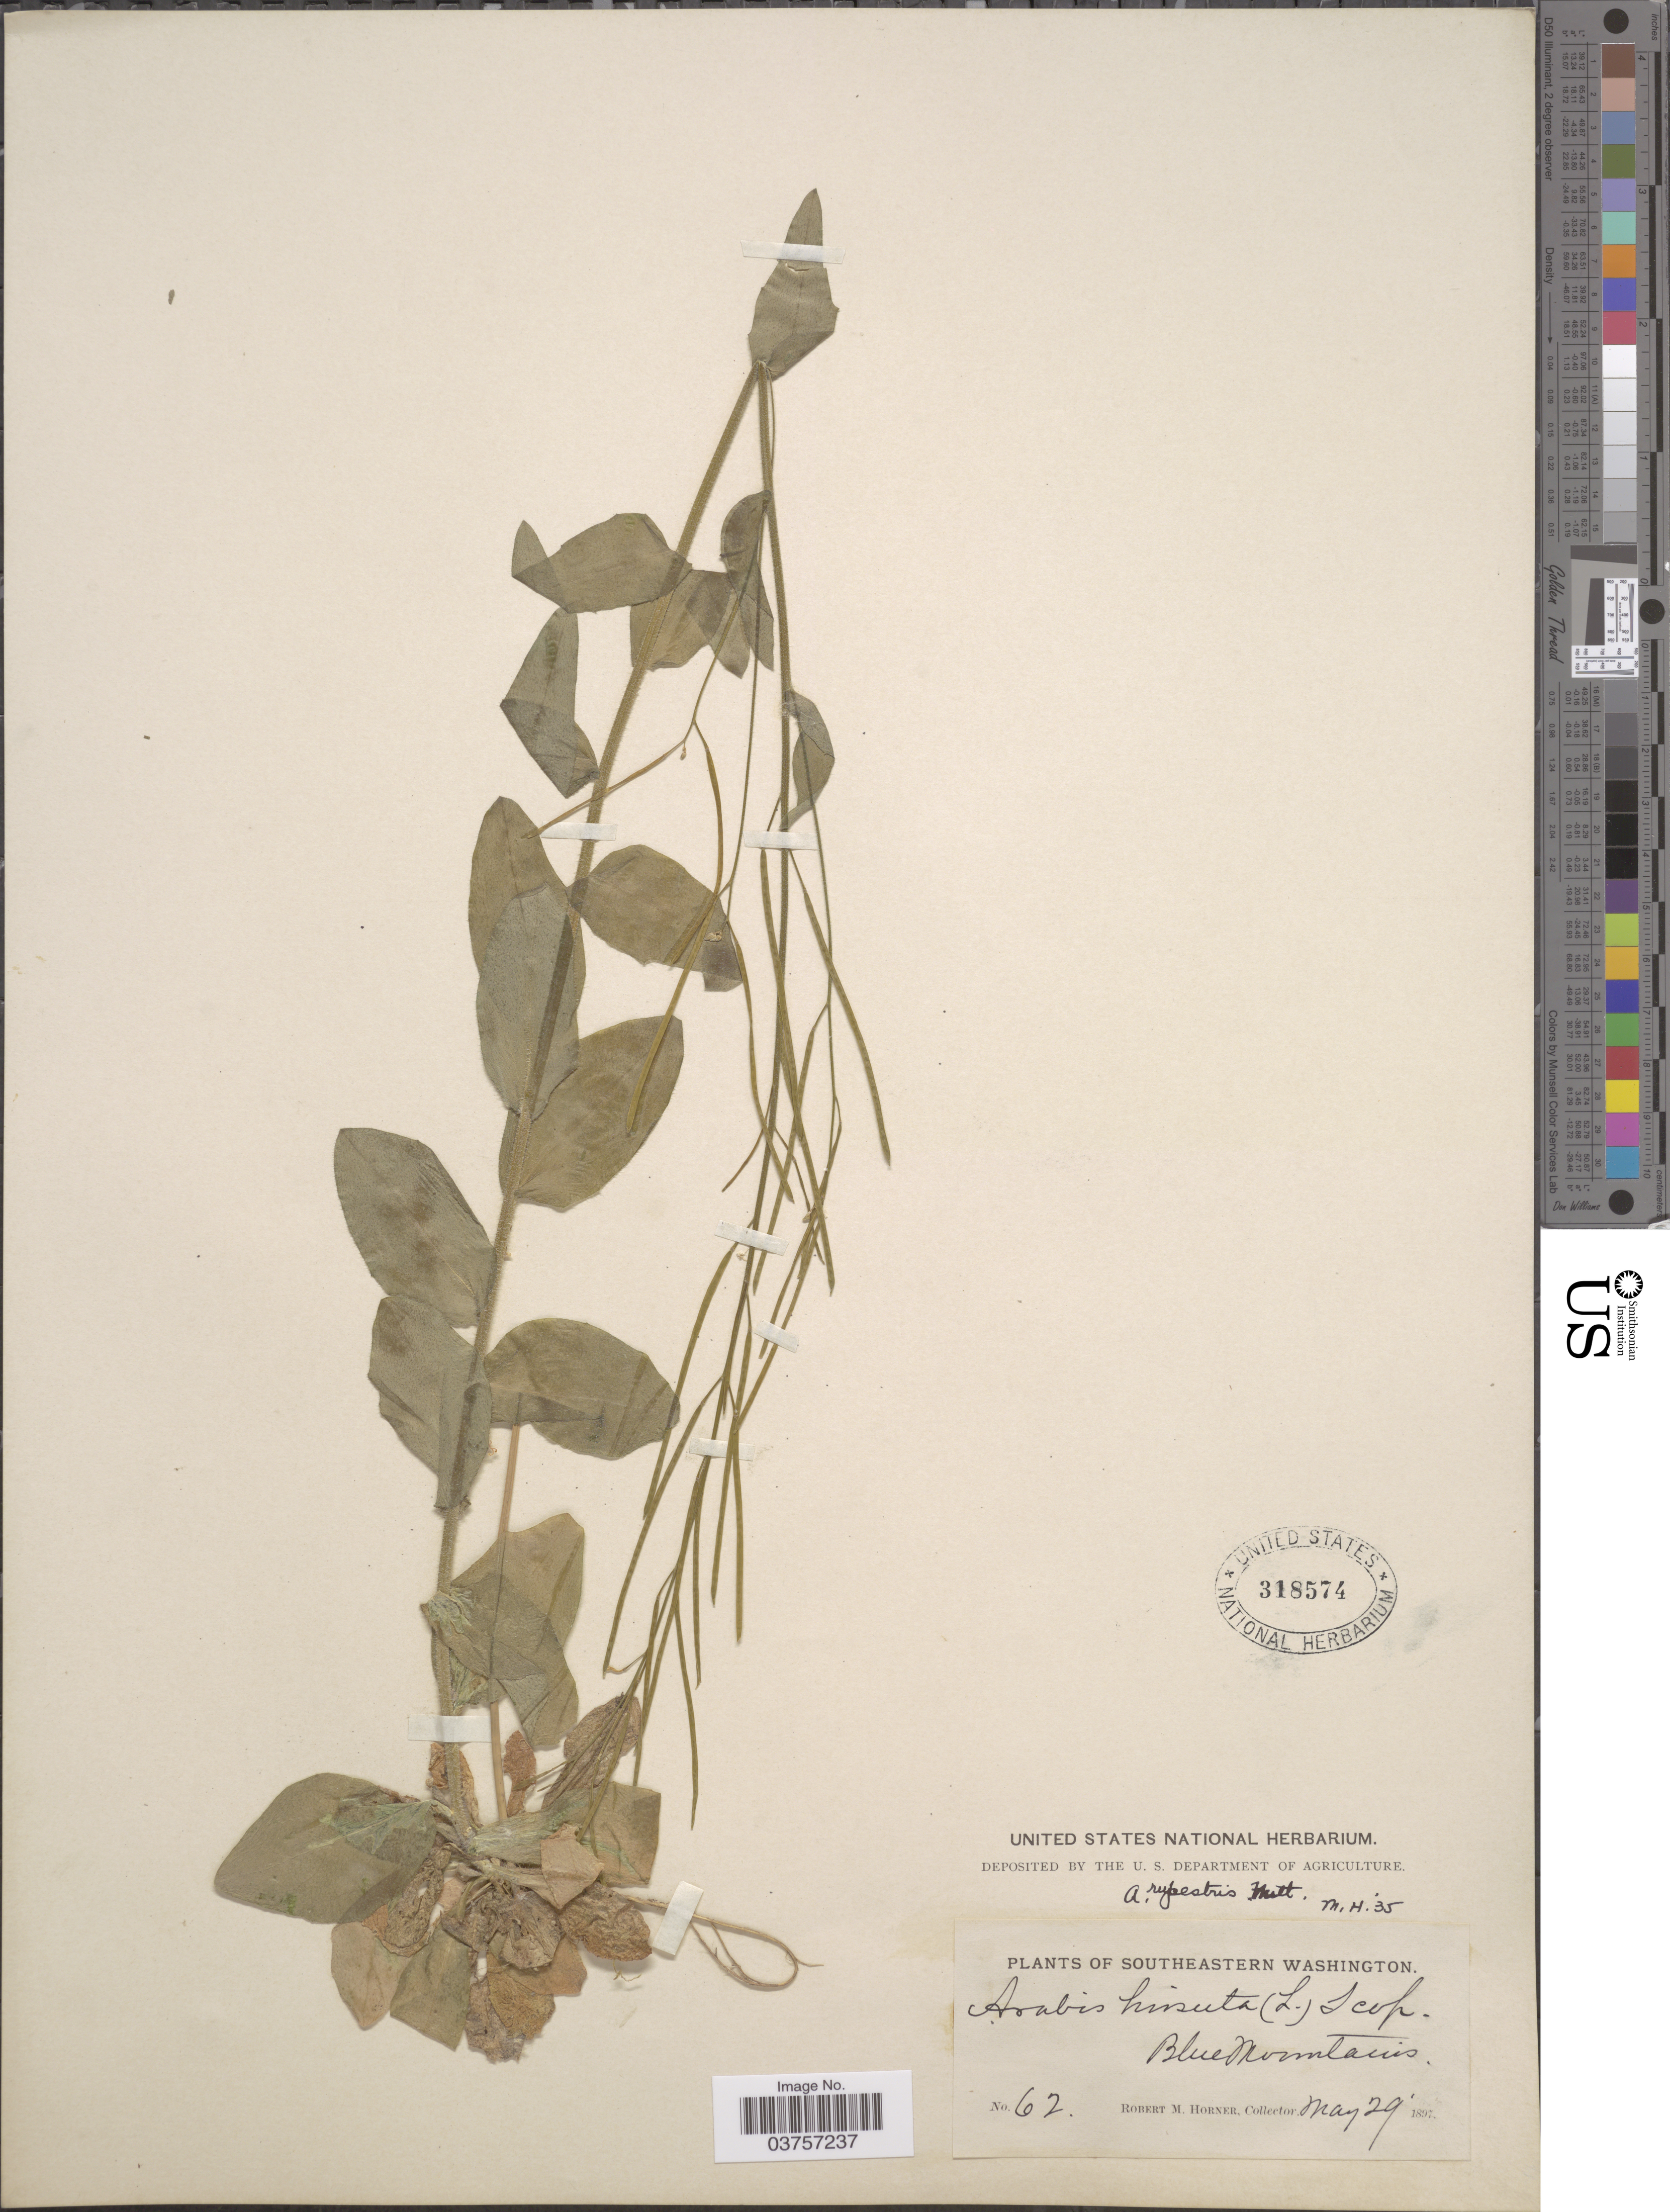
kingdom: Plantae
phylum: Tracheophyta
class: Magnoliopsida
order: Brassicales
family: Brassicaceae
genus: Arabis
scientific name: Arabis hirsuta var. glabrata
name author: Torr. & A. Gray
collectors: R. Horner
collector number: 62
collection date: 1897-05-29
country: United States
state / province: Washington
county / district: Clallam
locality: Southeastern Washington; Blue Mountains.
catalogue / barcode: US 318574